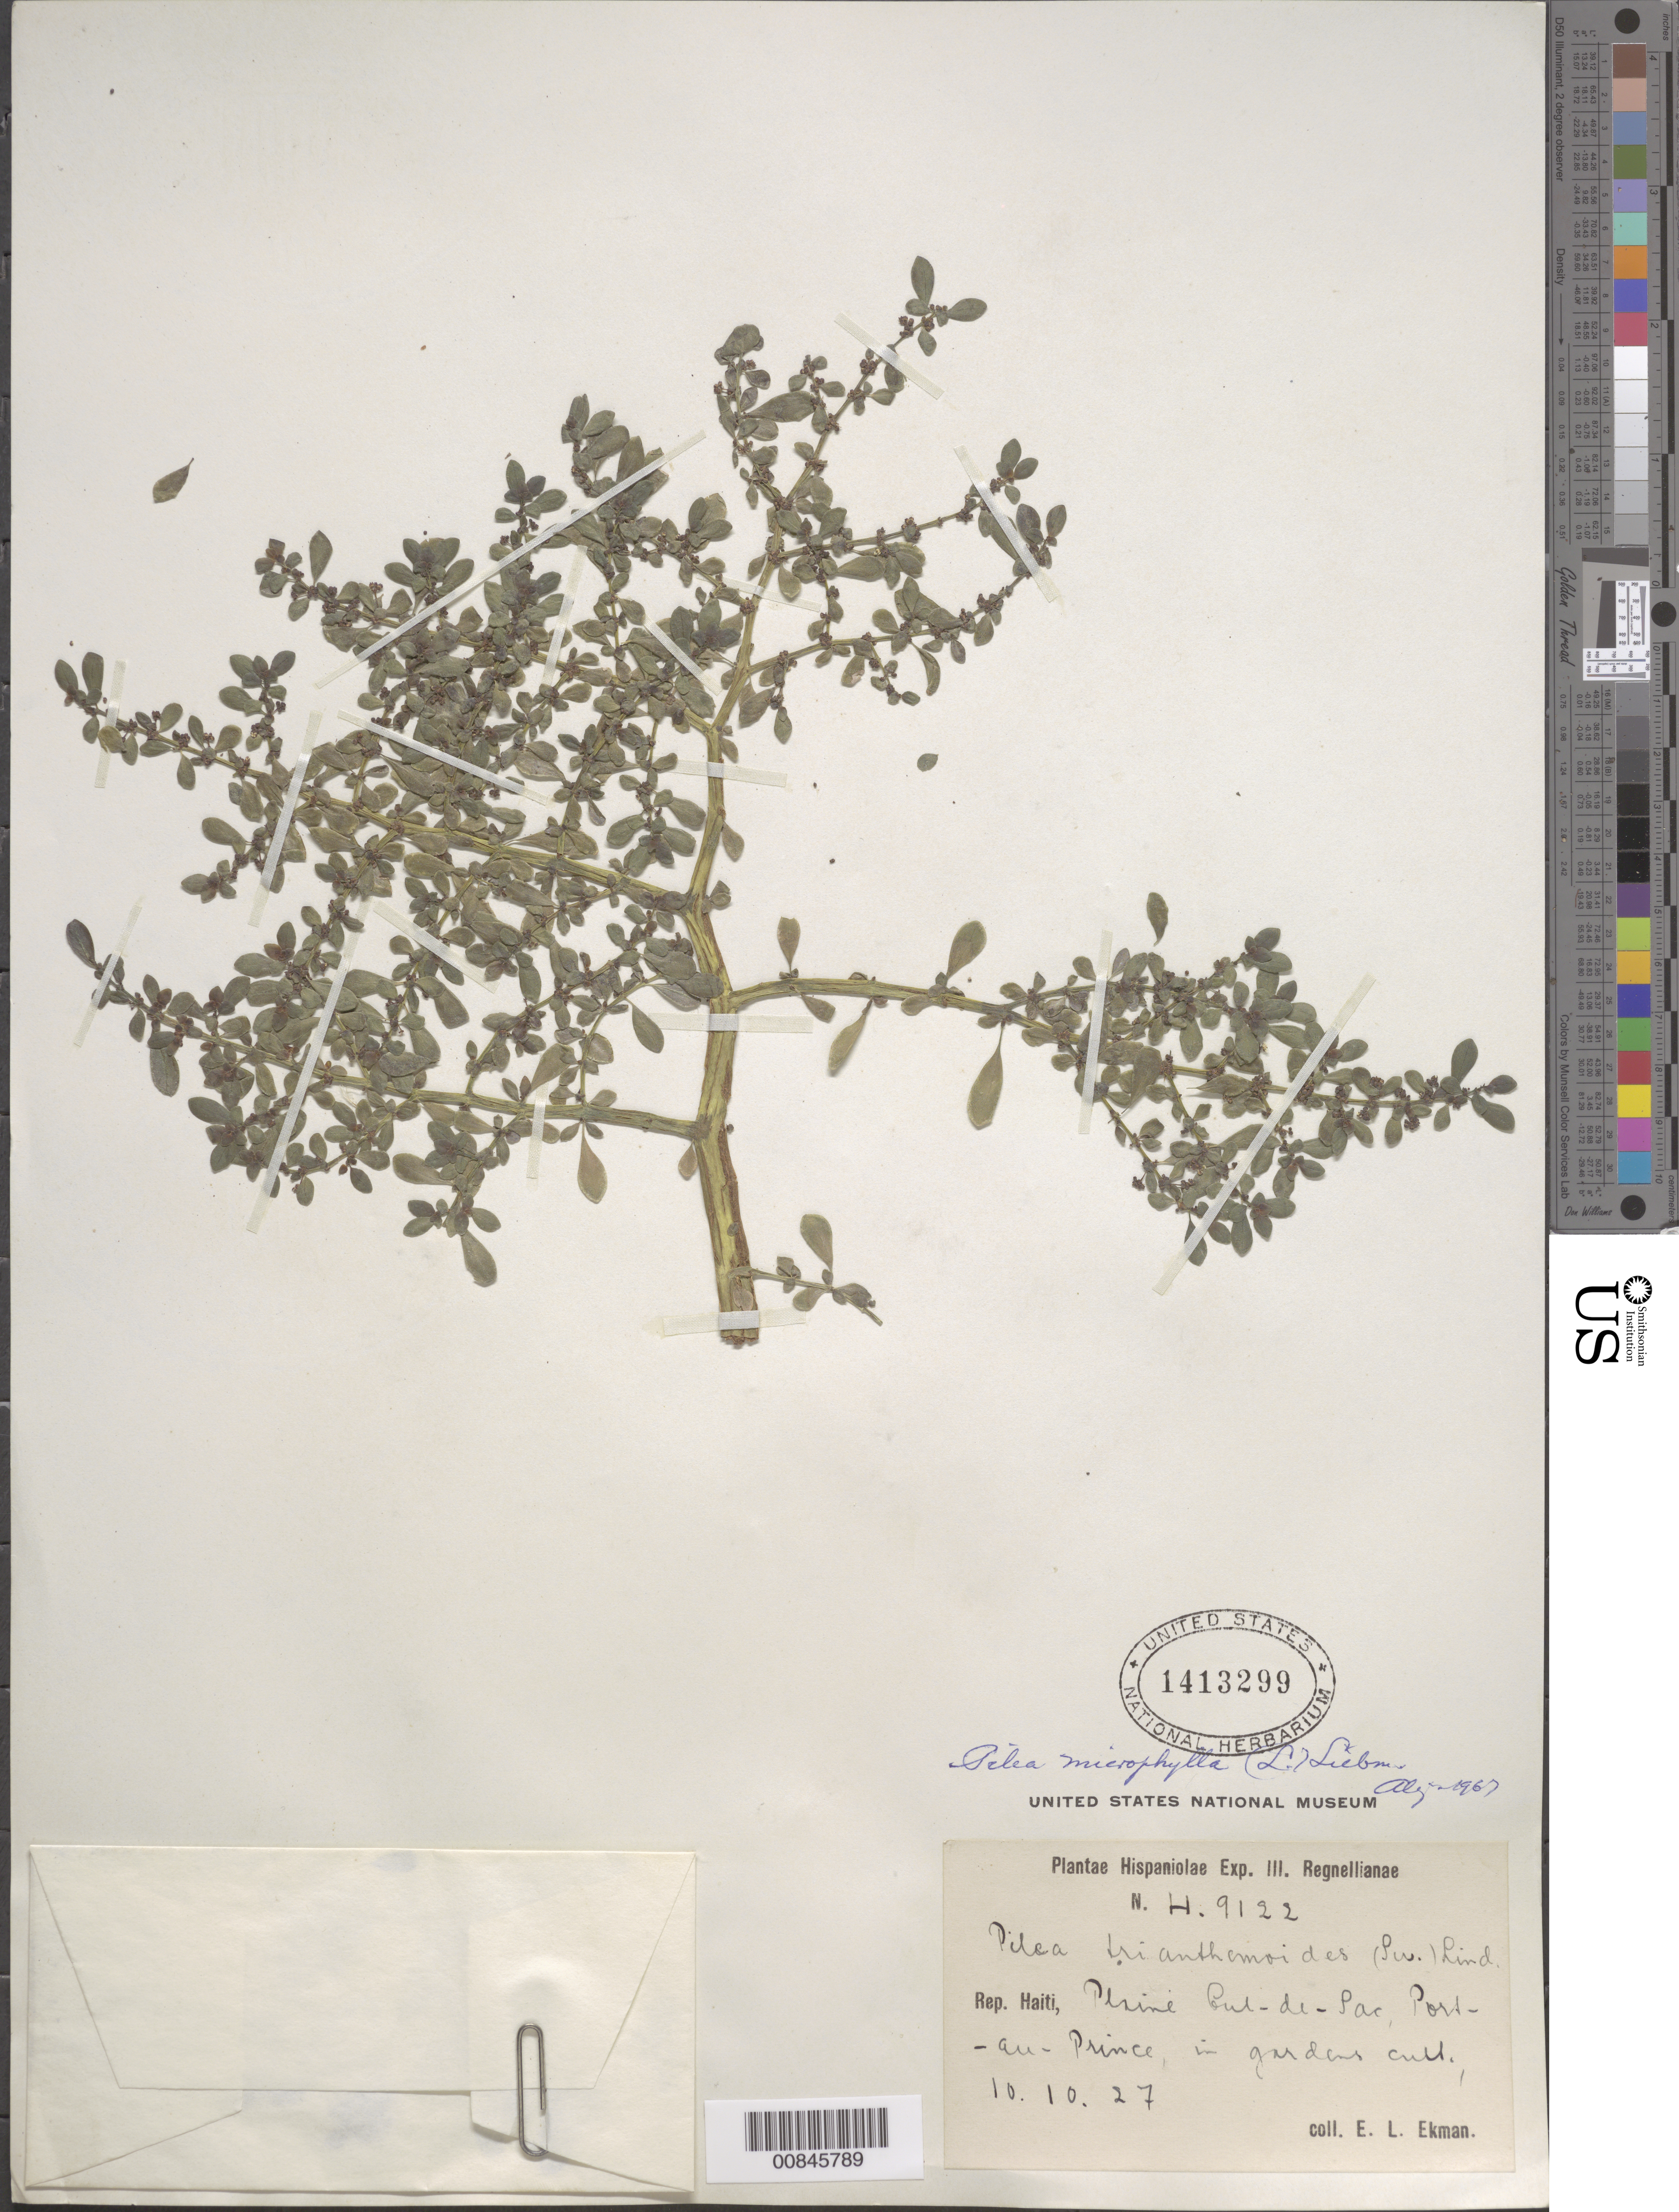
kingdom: Plantae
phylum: Tracheophyta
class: Magnoliopsida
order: Rosales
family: Urticaceae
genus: Pilea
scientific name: Pilea microphylla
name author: (L.) Liebm.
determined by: Liogier, Alain H.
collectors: E. L. Ekman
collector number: H 9122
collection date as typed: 10 Oct 1927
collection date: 1927-10-10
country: Haiti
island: Hispaniola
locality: Plaine Cul-de-Sac, Port-au-Prince. In gardens.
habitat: In gardens.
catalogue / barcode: US 1413299